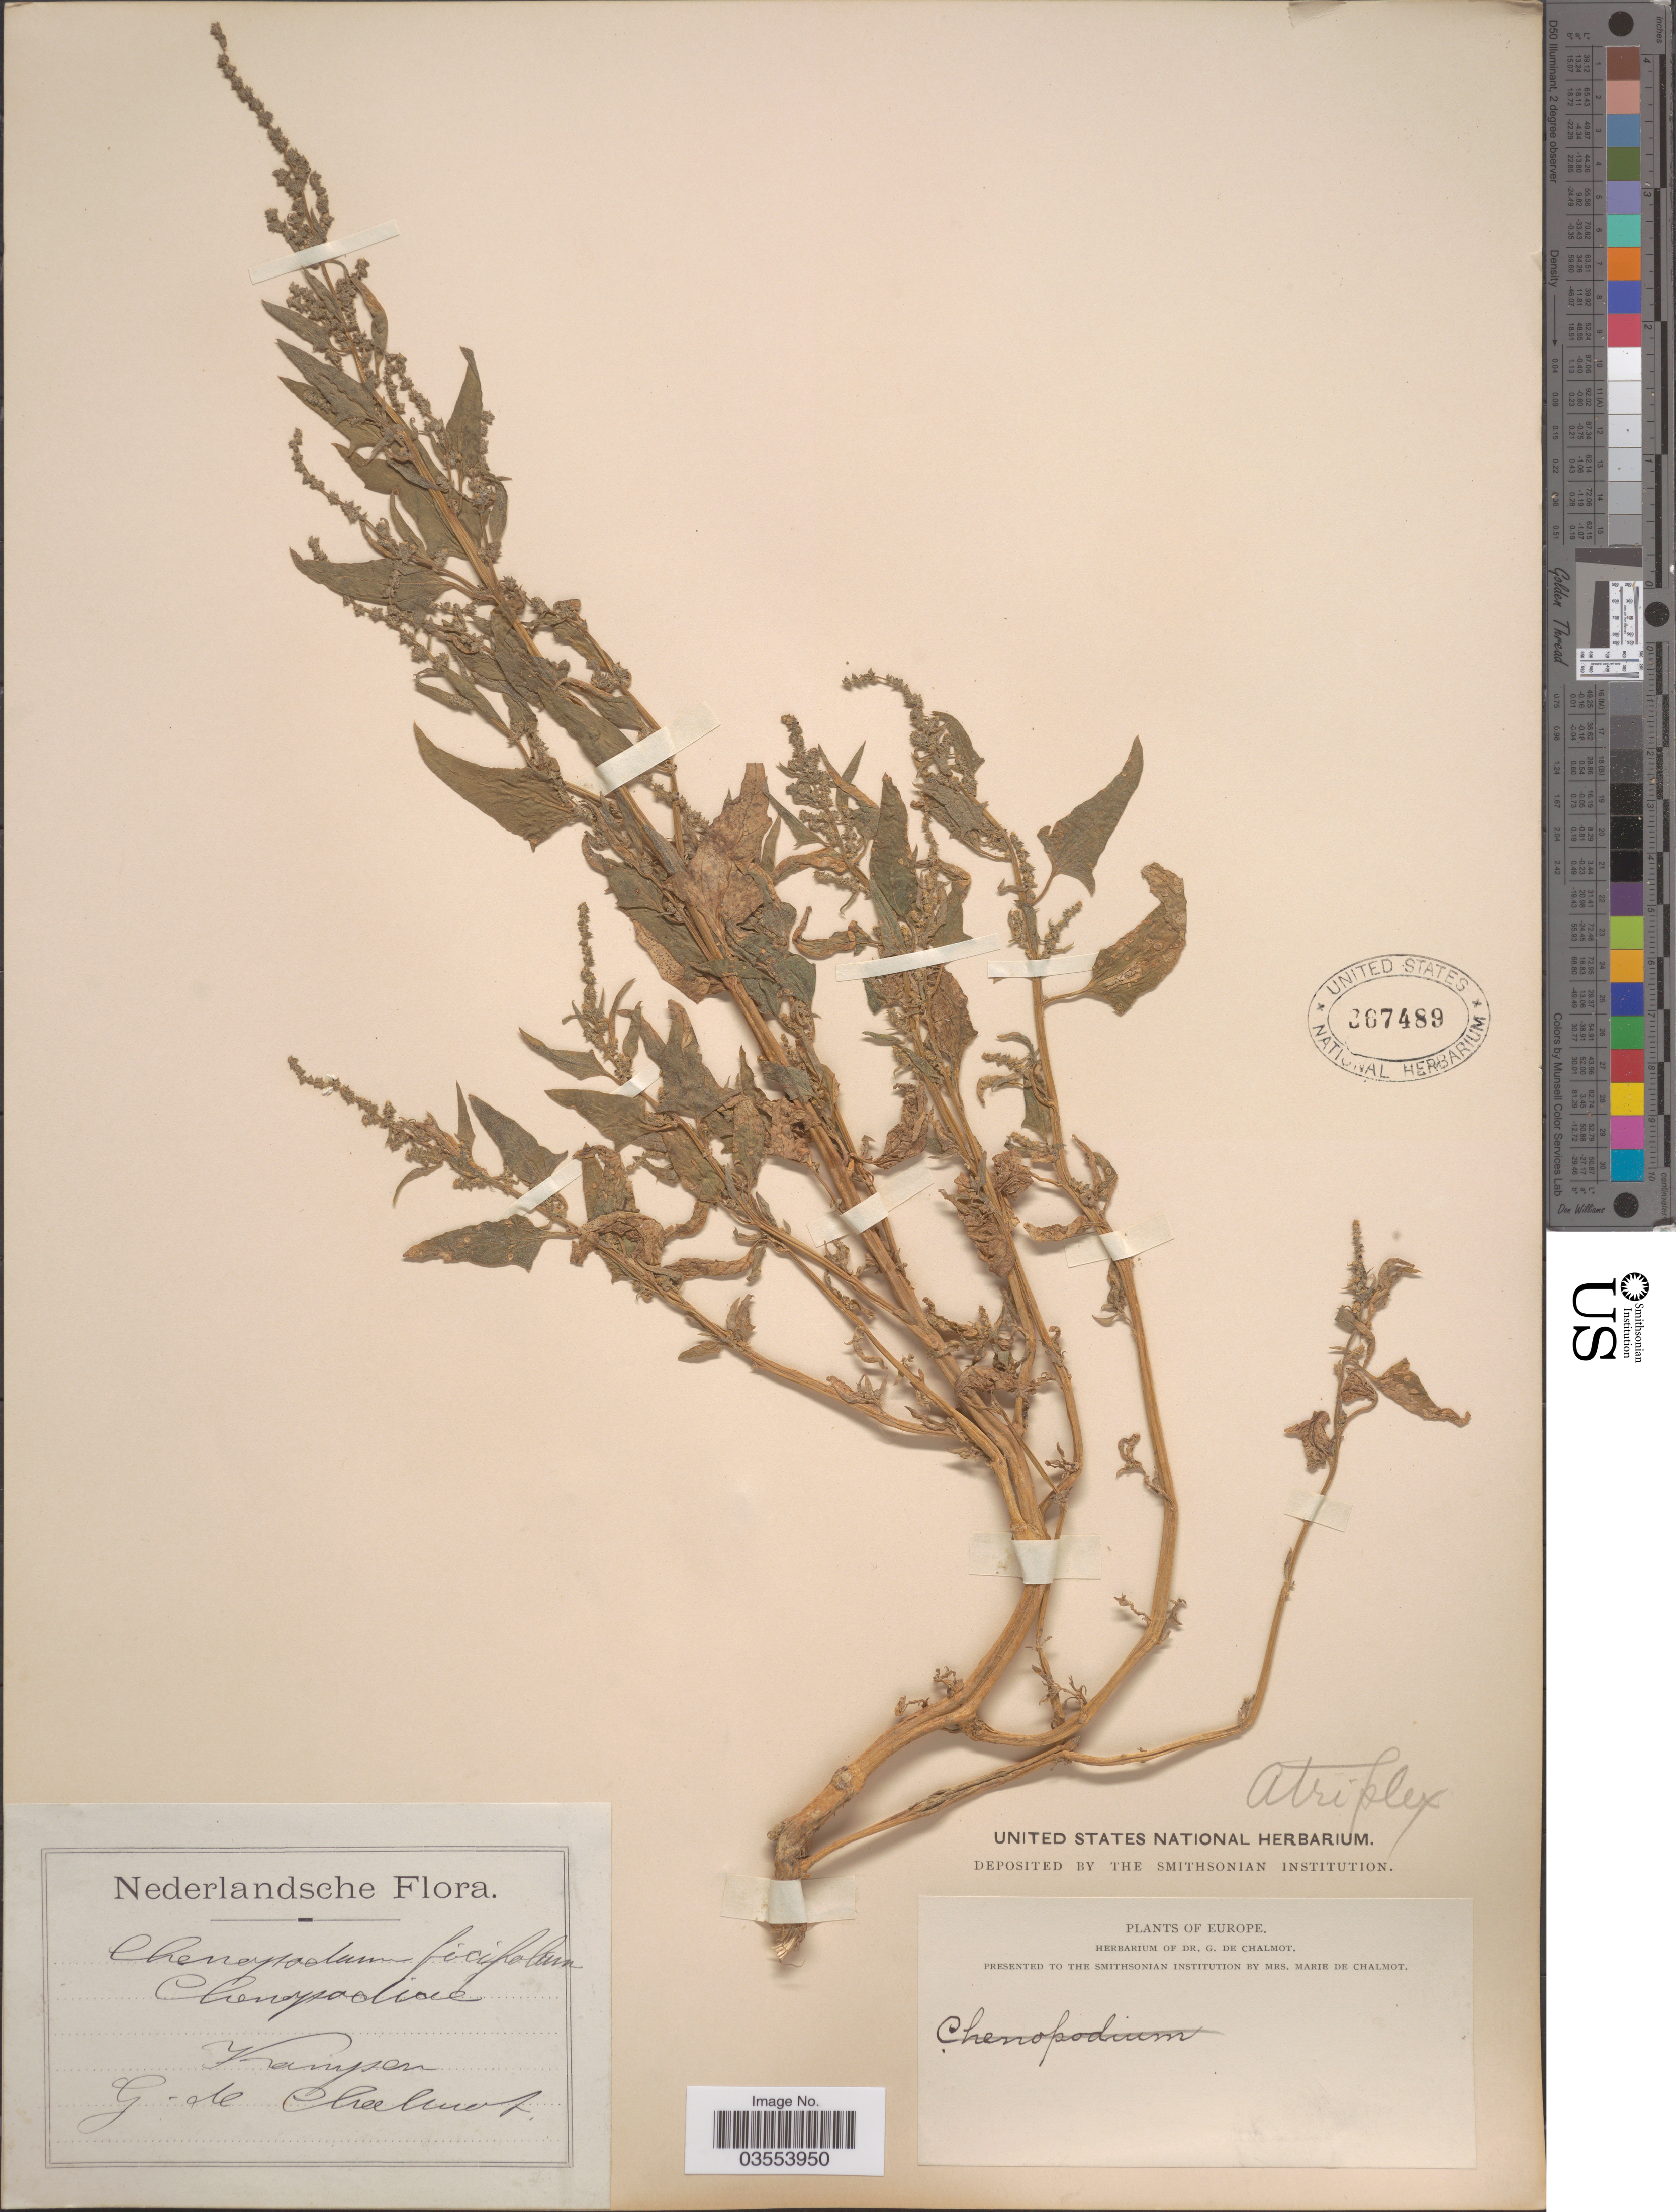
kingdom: Plantae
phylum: Tracheophyta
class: Magnoliopsida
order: Caryophyllales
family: Amaranthaceae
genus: Atriplex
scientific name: Atriplex sp.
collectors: G. de Chalmot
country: Netherlands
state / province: Overijssel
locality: Kampen.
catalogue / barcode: US 267489